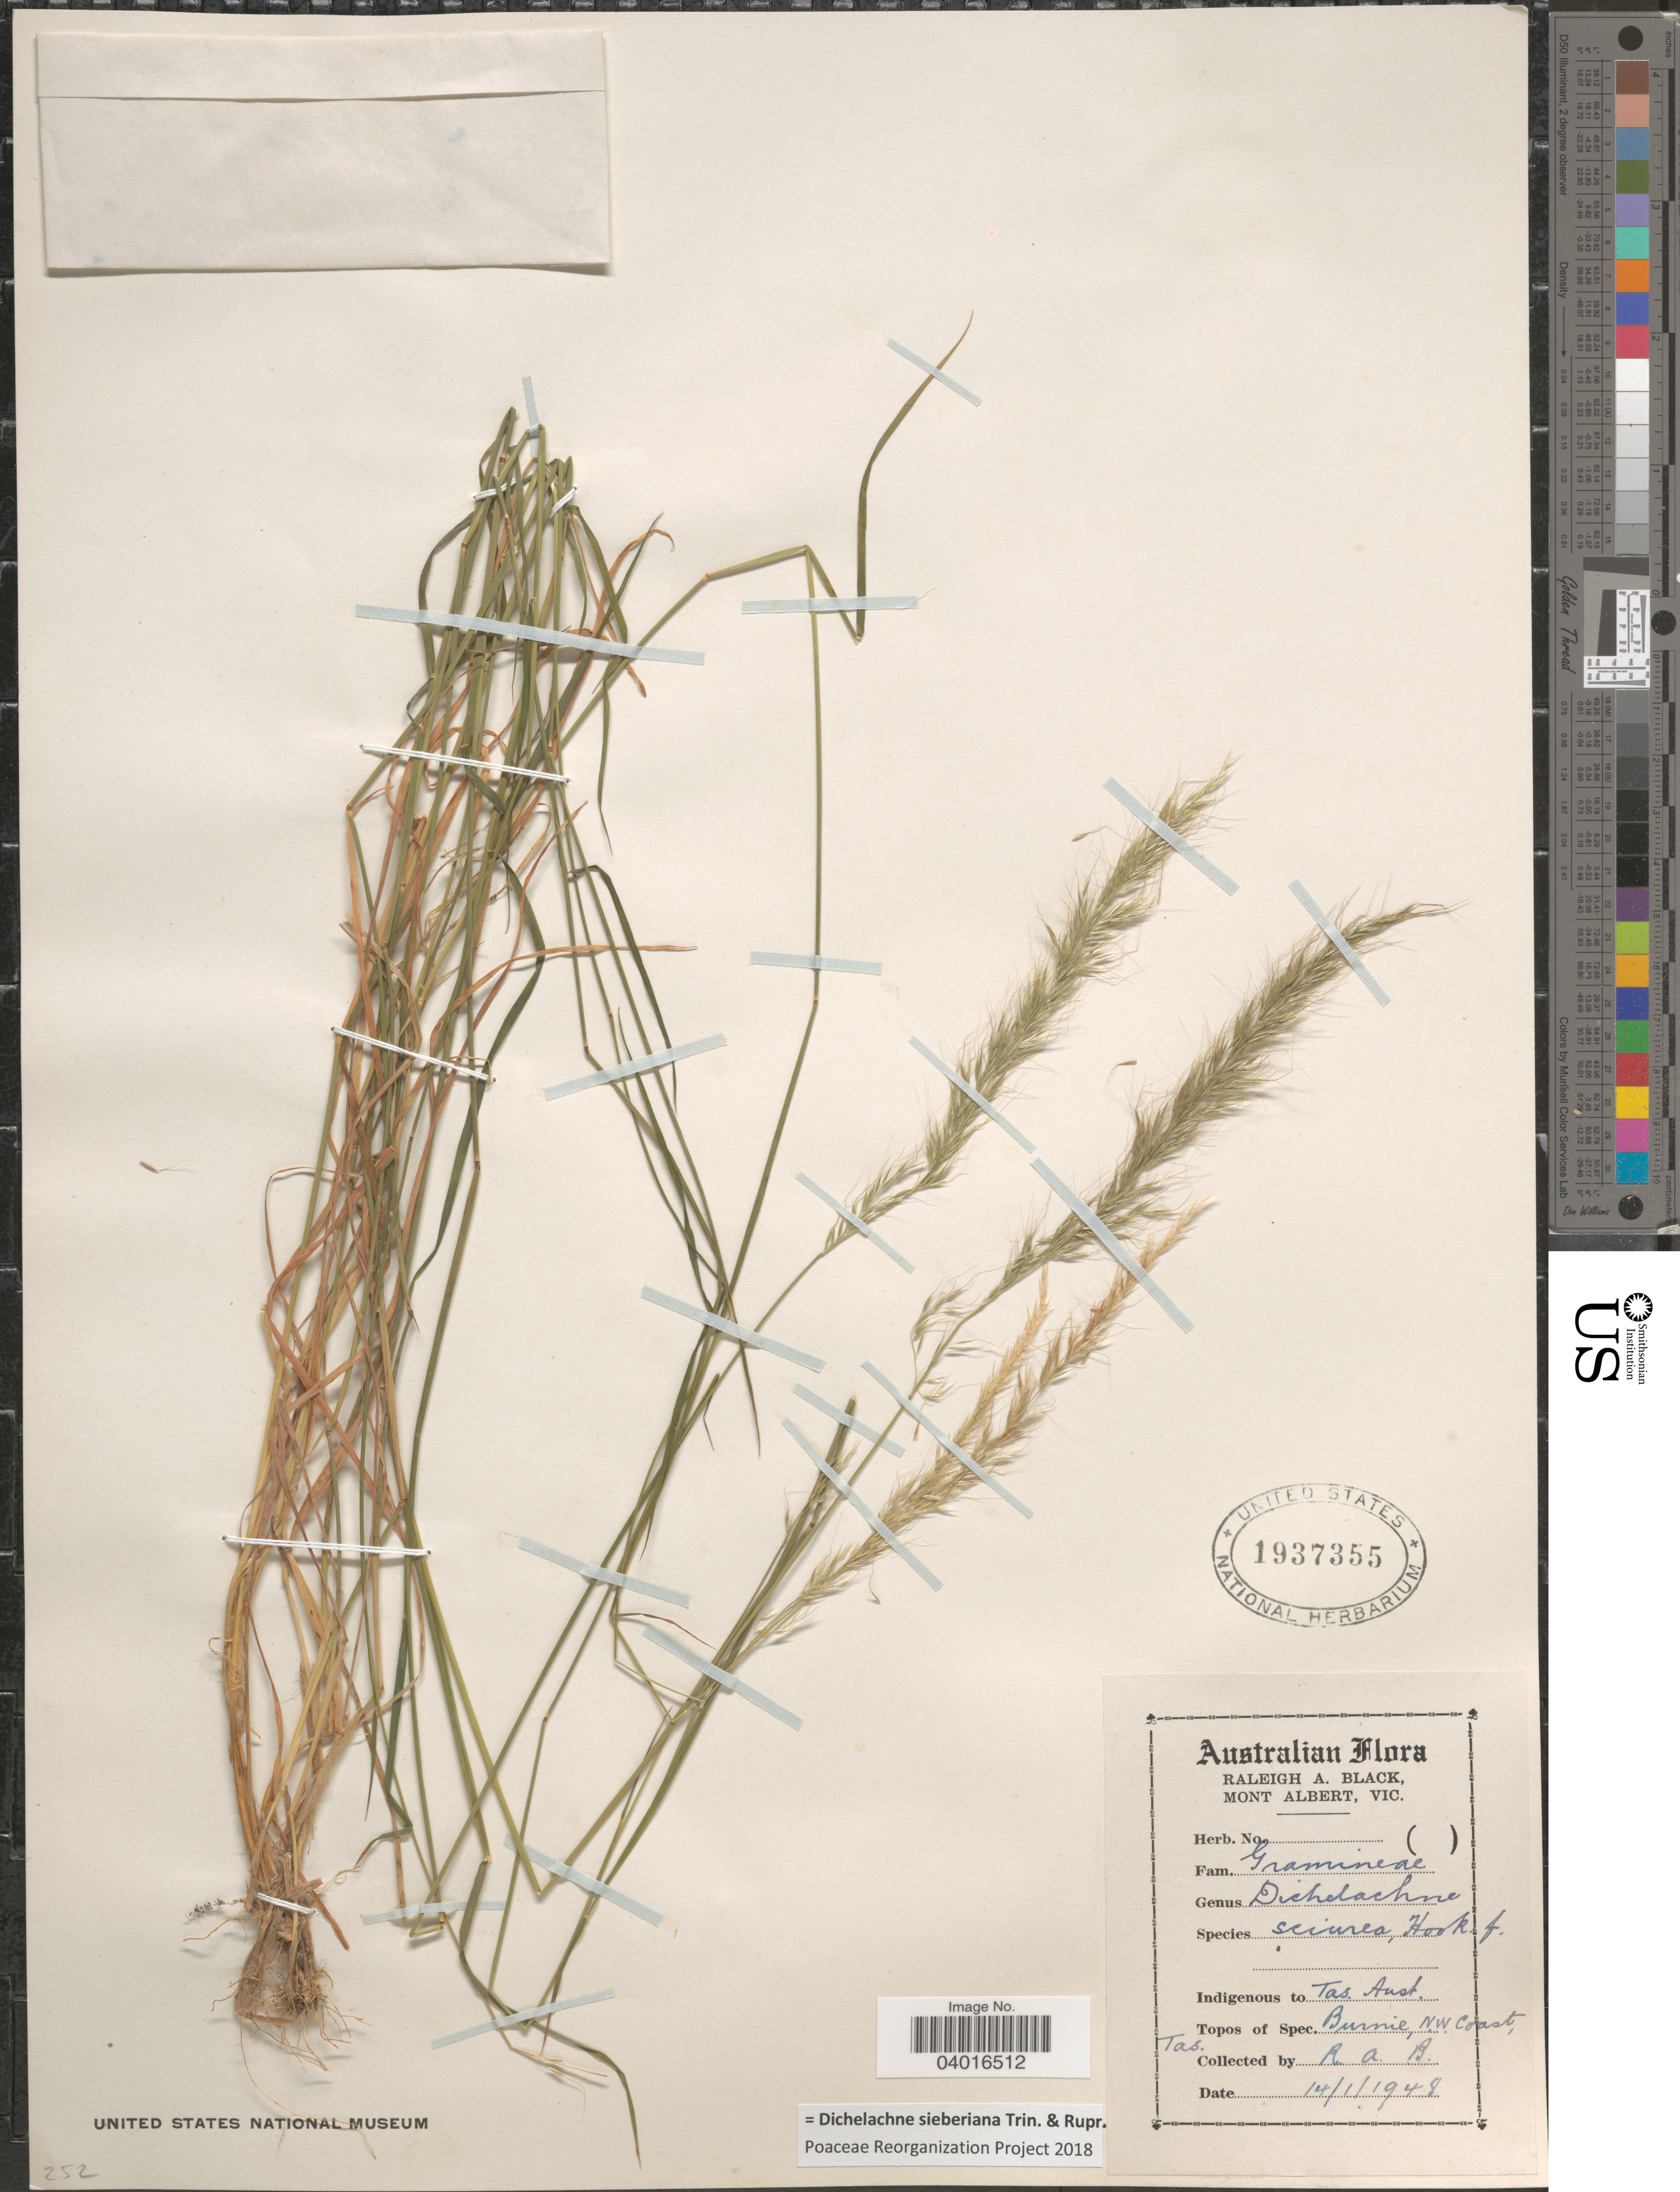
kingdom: Plantae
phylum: Tracheophyta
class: Liliopsida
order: Poales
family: Poaceae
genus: Dichelachne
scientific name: Dichelachne sieberiana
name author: Trin. & Rupr.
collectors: R. A. Black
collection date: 1948-01-14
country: Australia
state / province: Tasmania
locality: Burnie, N. W. Coast.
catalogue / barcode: US 1937355